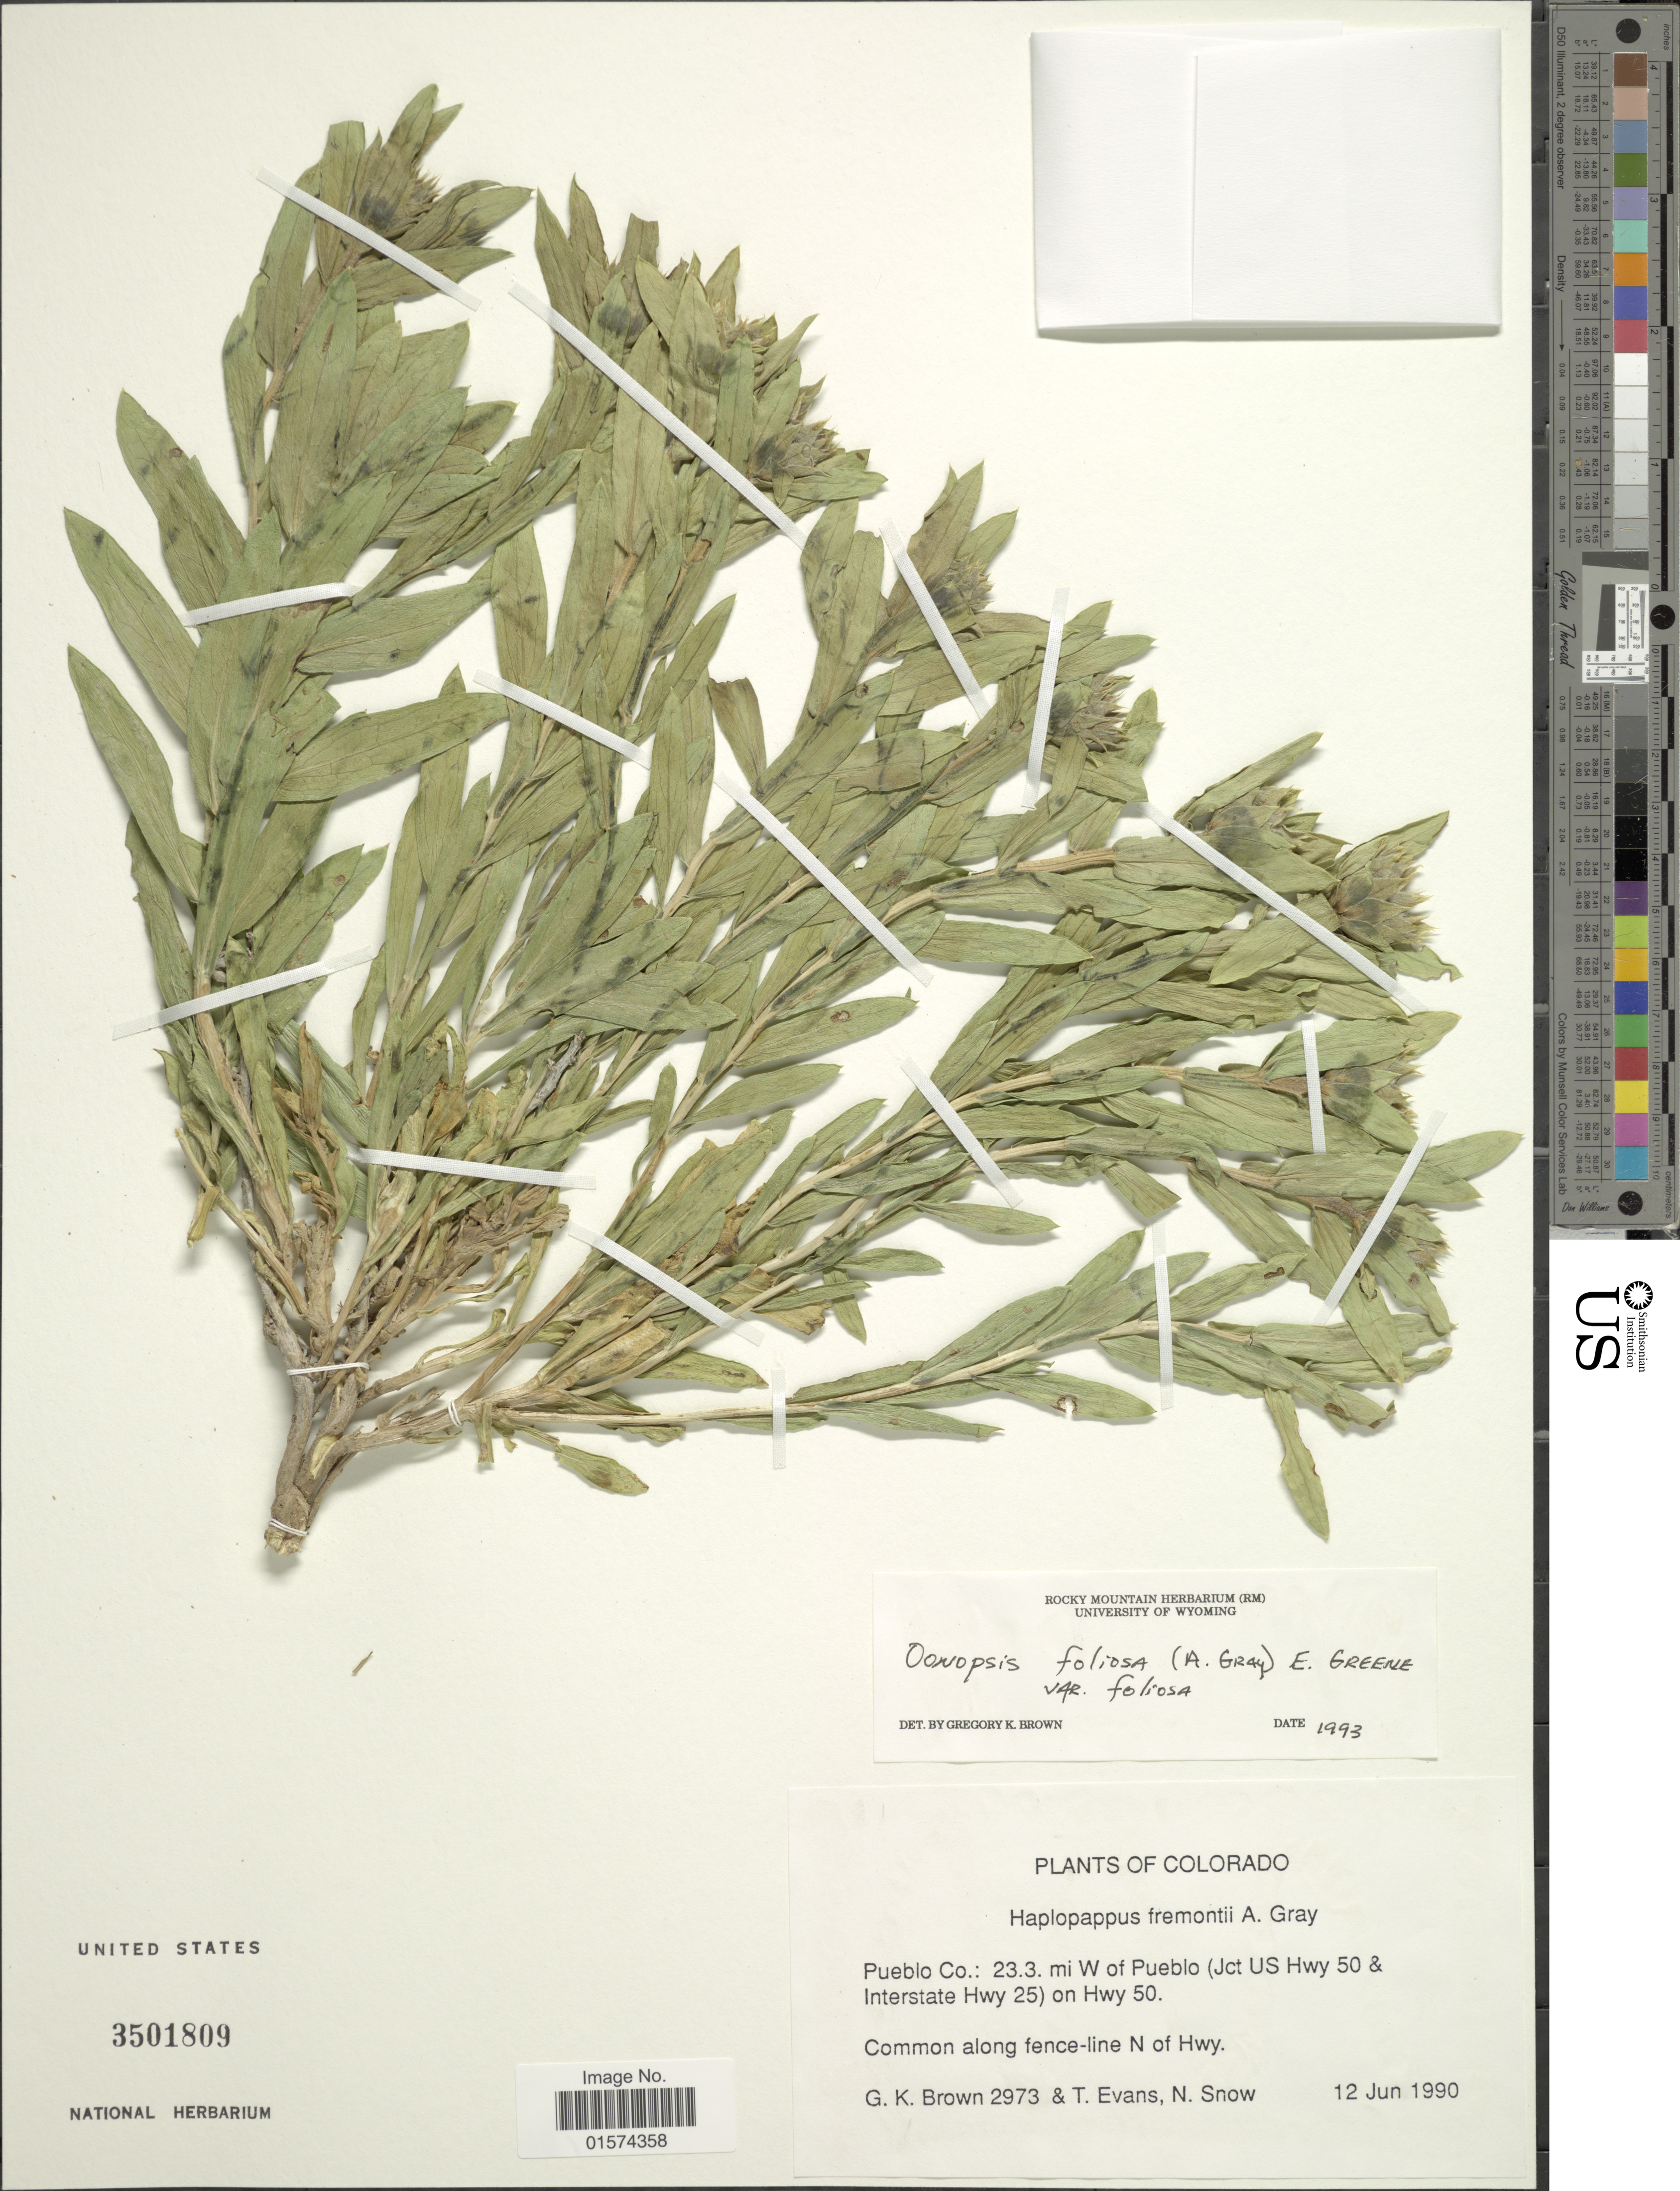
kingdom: Plantae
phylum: Tracheophyta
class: Magnoliopsida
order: Asterales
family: Asteraceae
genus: Oonopsis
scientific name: Oonopsis foliosa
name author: Greene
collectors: G. K. Brown, T. Evans & N. Snow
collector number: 2973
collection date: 1990-06-12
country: United States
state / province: Colorado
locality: Pueblo Co.: 23.3 mi W of Pueblo (Jct US Hwy 50 & Interstate Hwy 25) on Hwy 50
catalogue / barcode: US 3501809